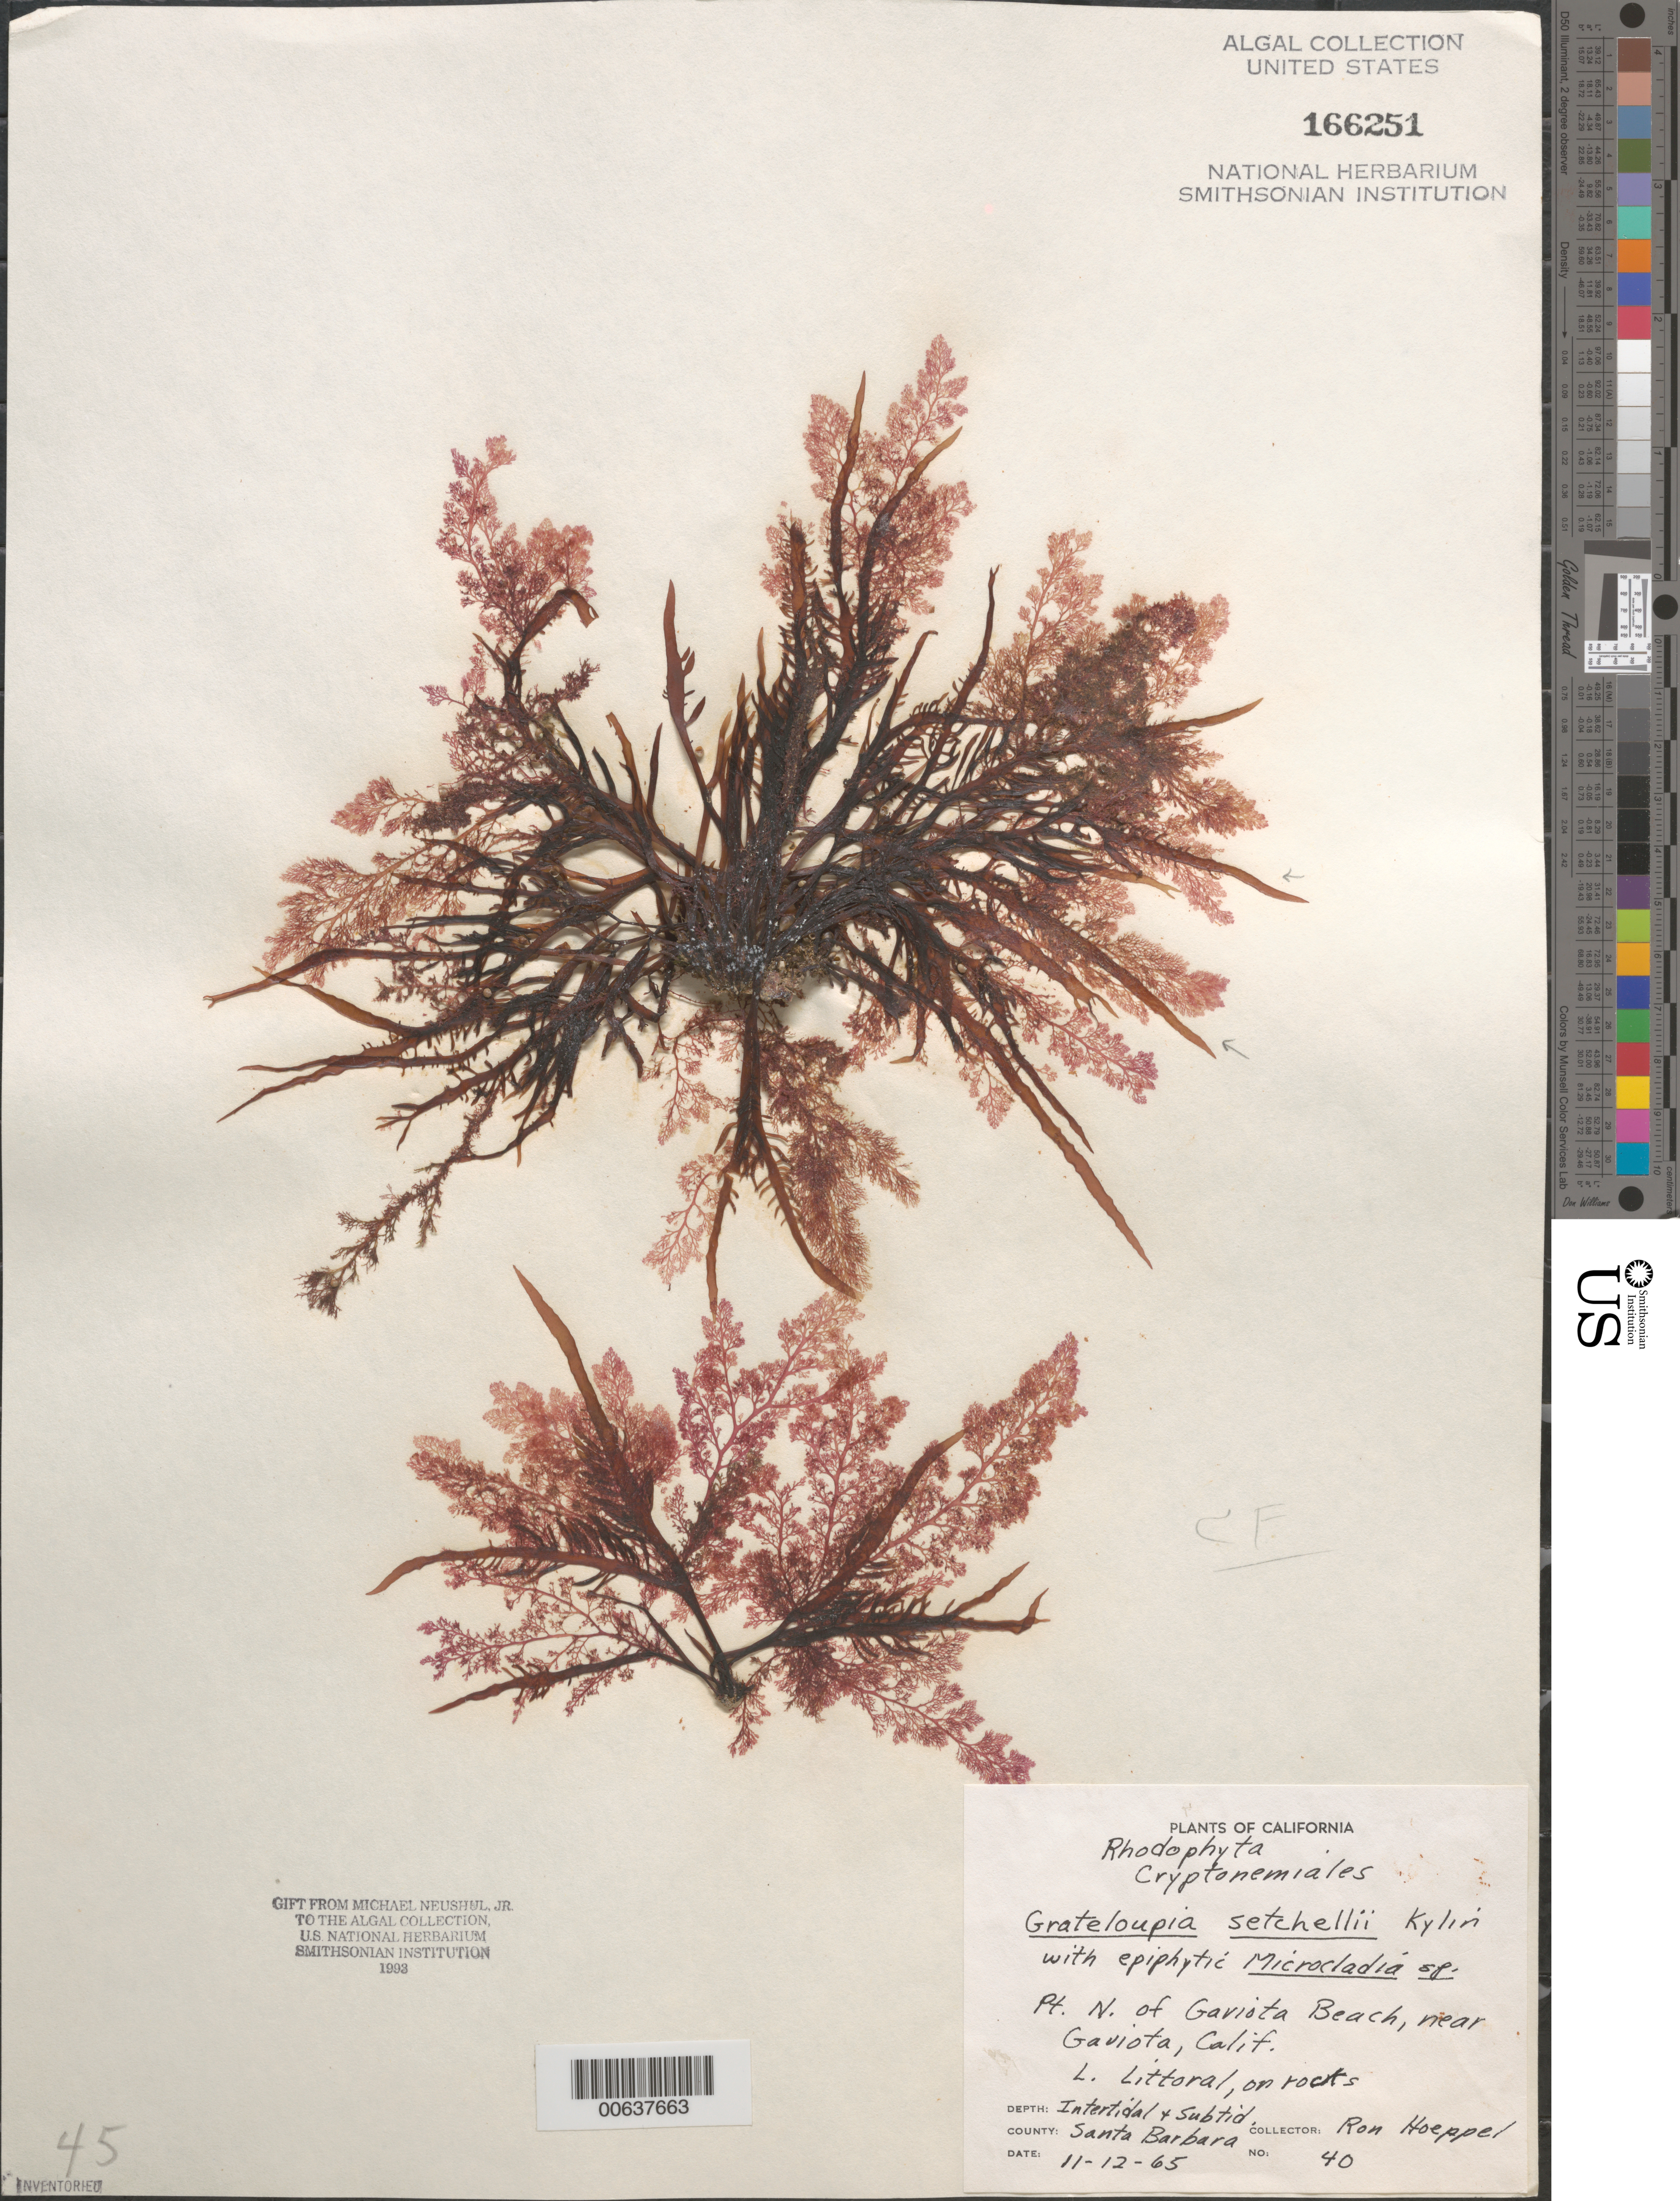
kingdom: Plantae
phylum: Rhodophyta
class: Florideophyceae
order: Halymeniales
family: Halymeniaceae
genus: Norrissia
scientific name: Norrissia setchellii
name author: (Kylin) M.S. Balakrishnan in Desikachary & Raja Rao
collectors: R. Hoeppel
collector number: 40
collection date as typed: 12 Nov 1965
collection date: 1965-11-12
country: United States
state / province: California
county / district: Santa Barbara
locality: Point north of Gaviota Beach, near Gaviota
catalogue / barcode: US 166251